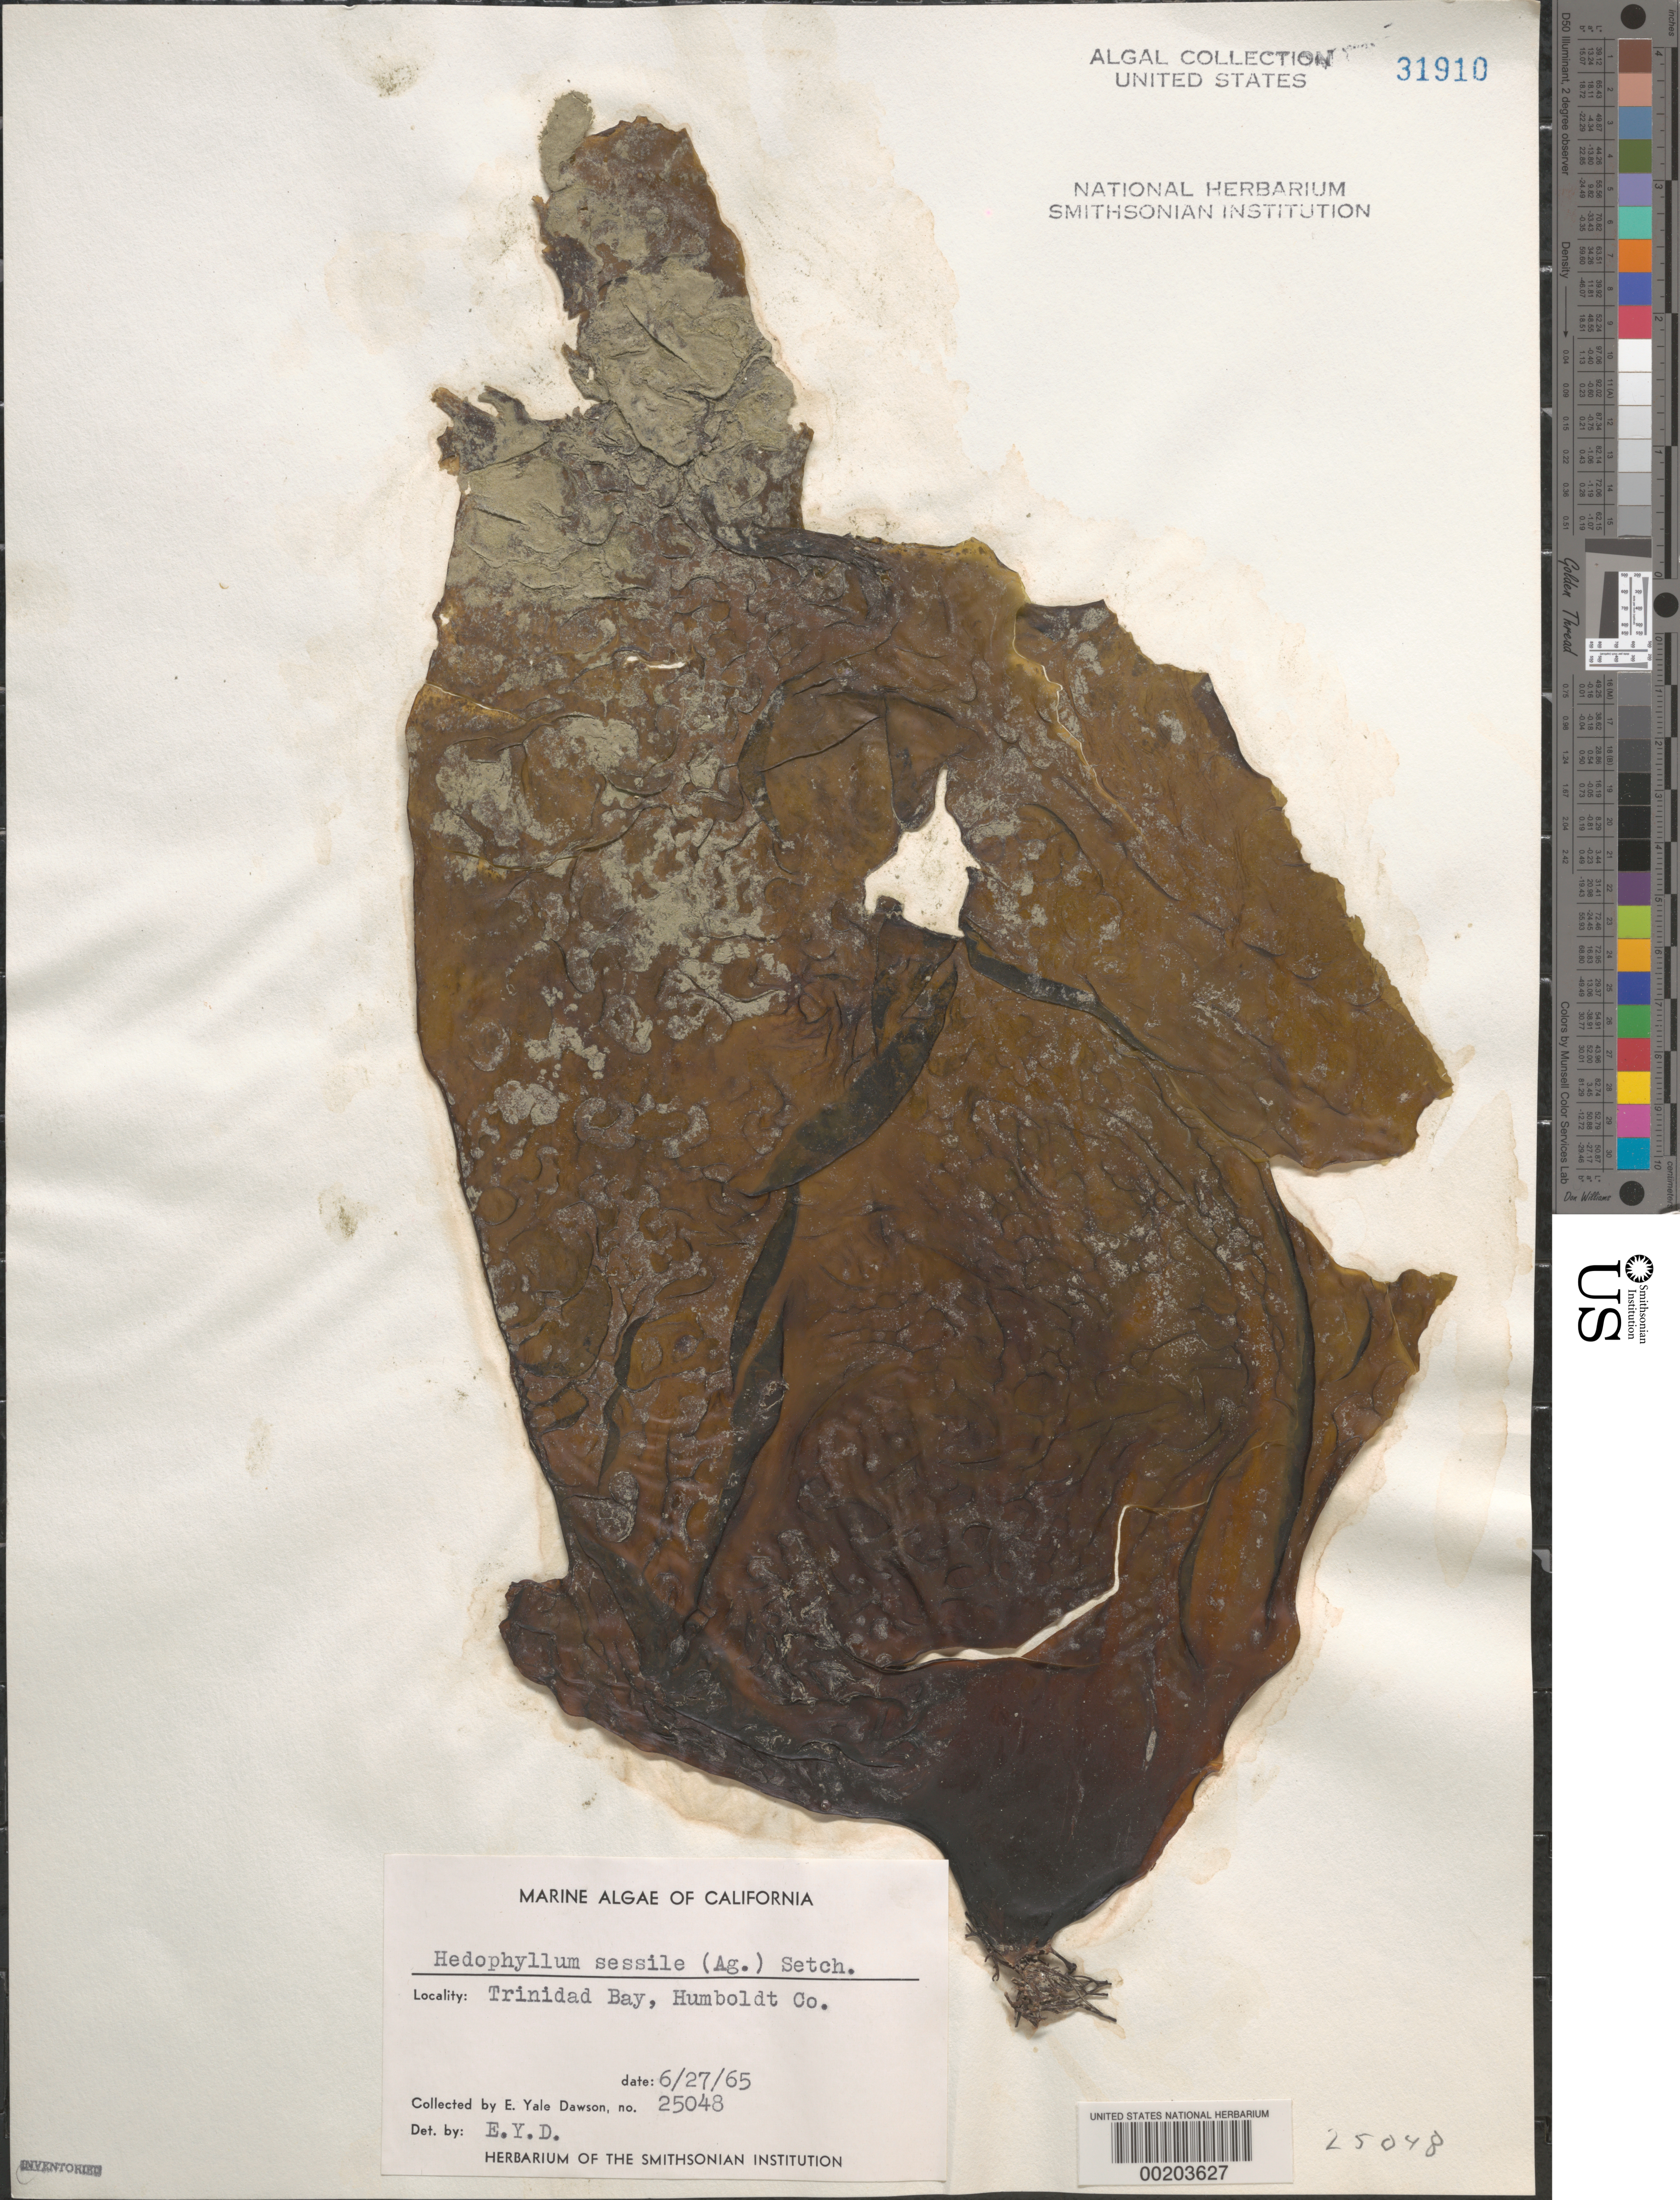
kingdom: Chromista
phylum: Ochrophyta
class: Phaeophyceae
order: Laminariales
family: Laminariaceae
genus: Hedophyllum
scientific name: Hedophyllum sessile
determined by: Dawson, E. Y.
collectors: E. Y. Dawson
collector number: EYD 25048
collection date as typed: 27 Jun 1965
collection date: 1965-06-27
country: United States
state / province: California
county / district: Humboldt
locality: Trinidad Bay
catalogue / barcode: US 31910